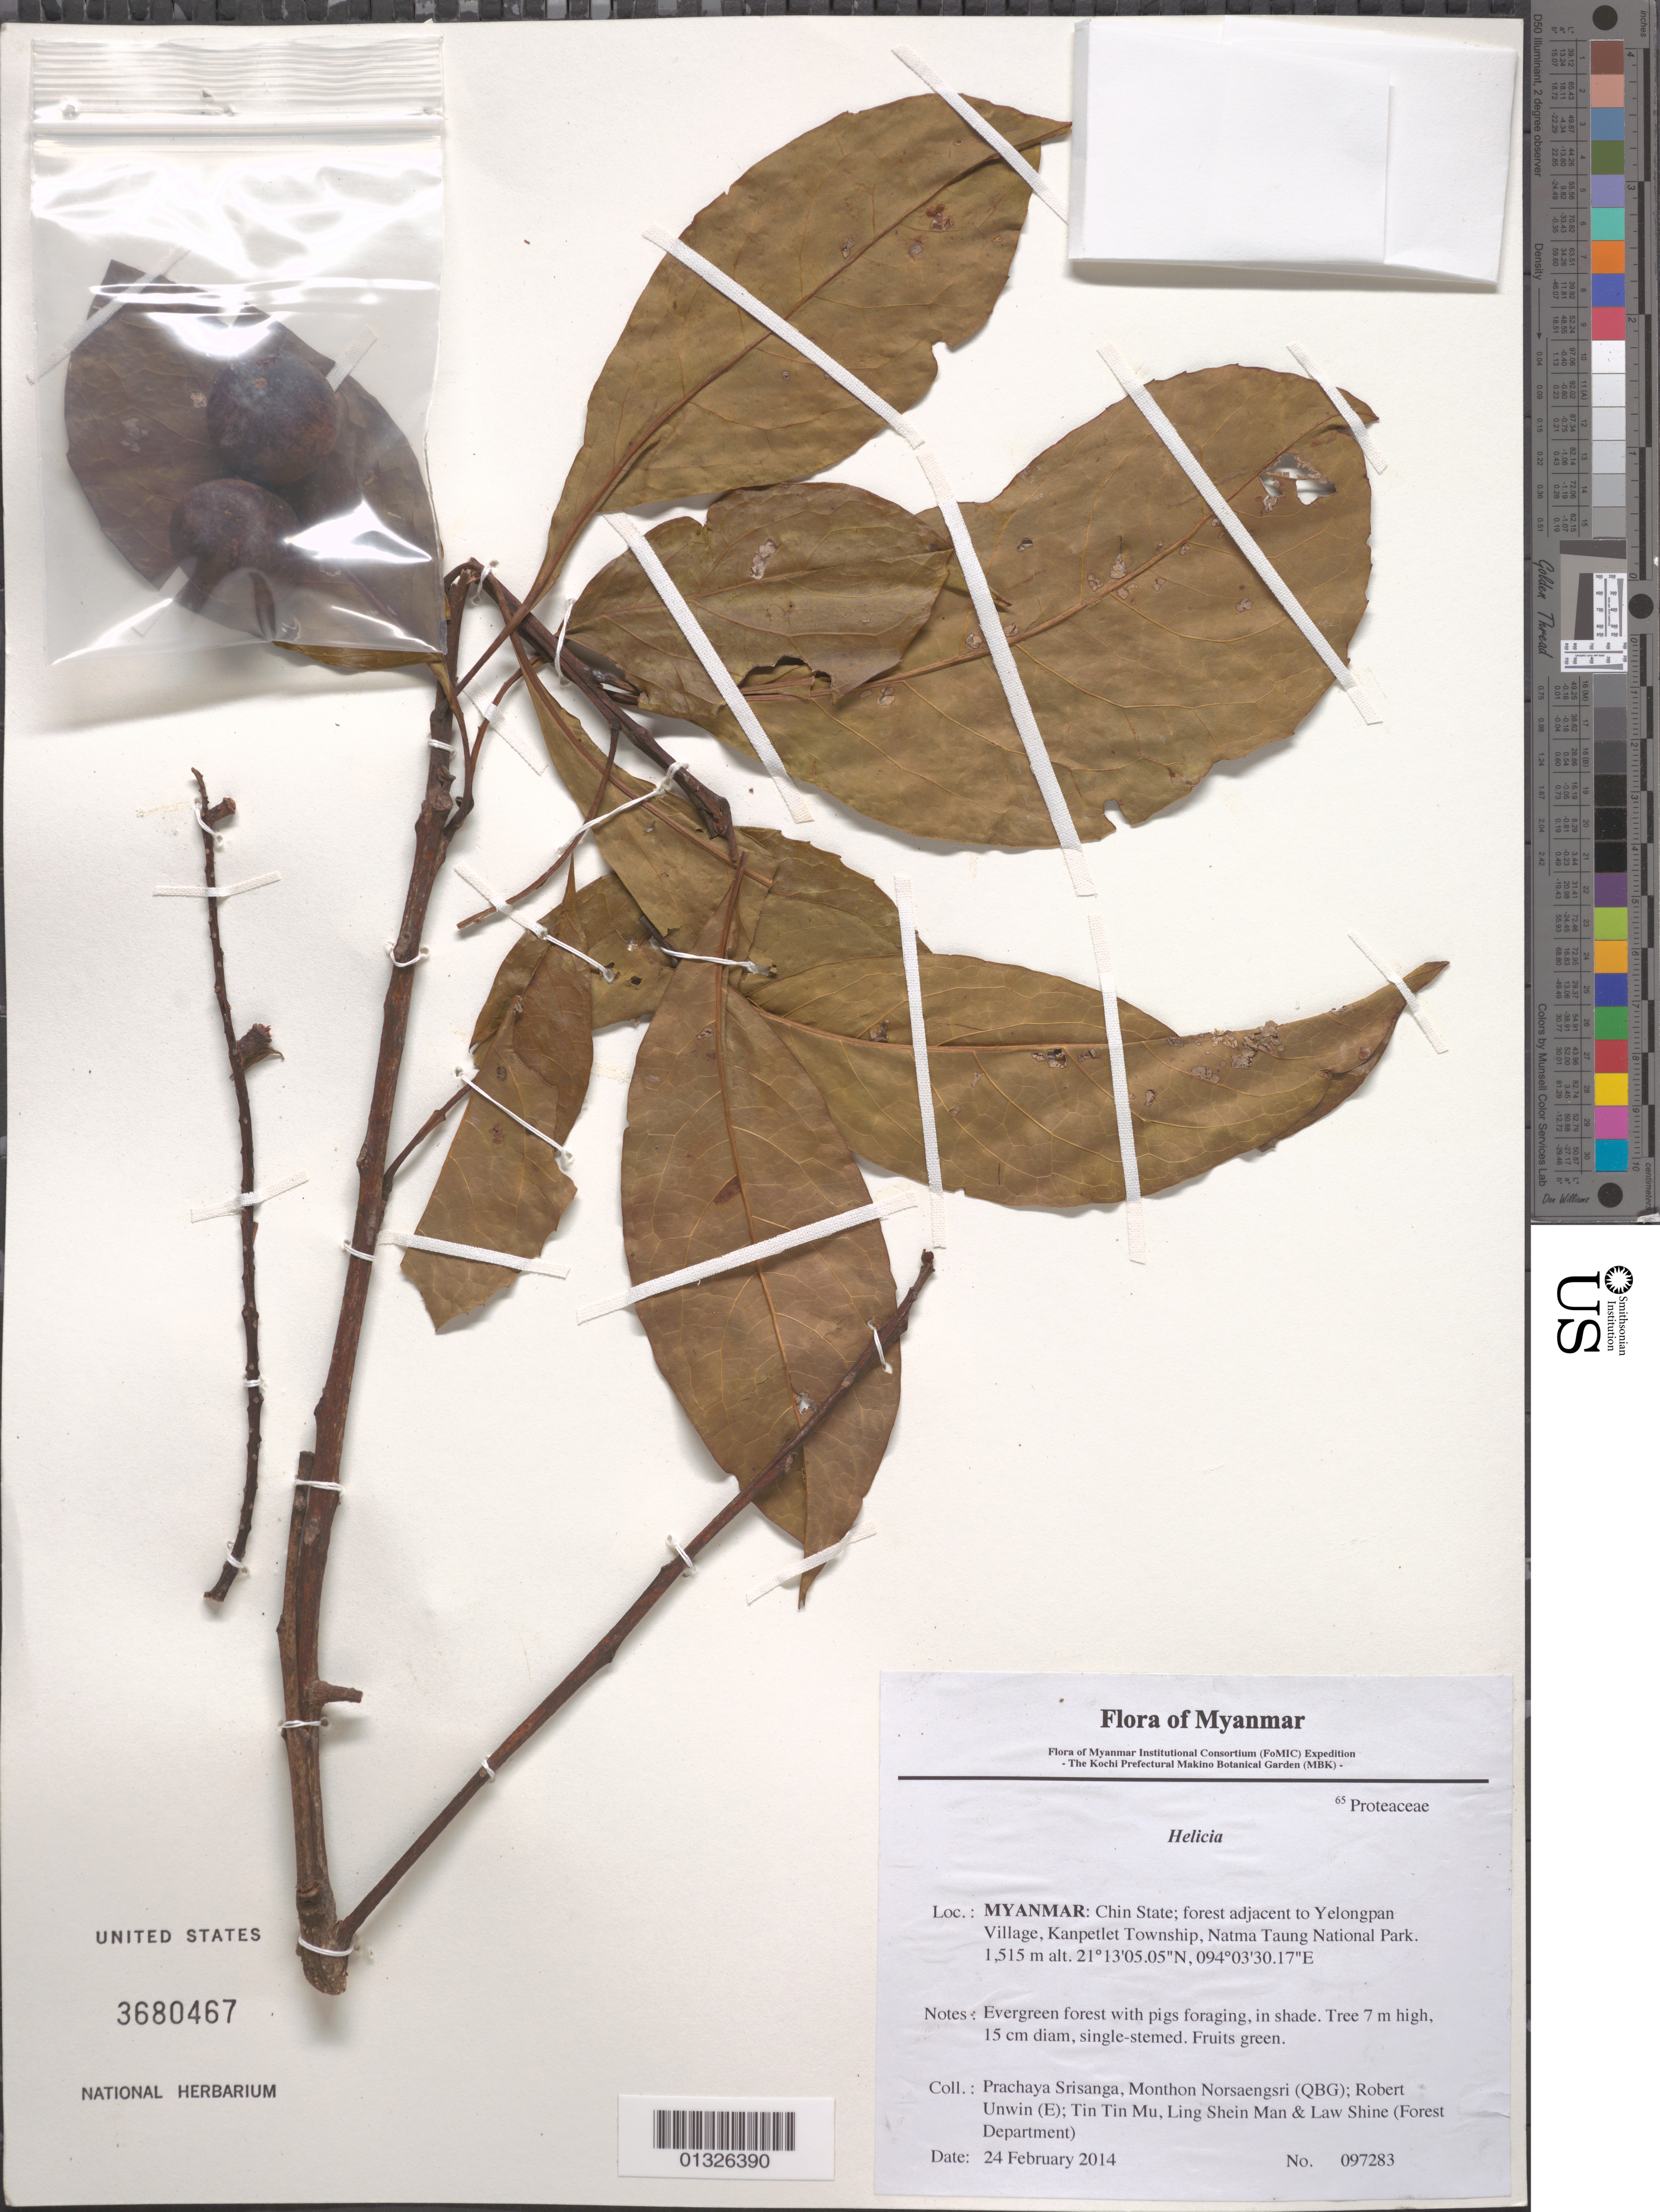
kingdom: Plantae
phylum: Tracheophyta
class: Magnoliopsida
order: Proteales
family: Proteaceae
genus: Helicia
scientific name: Helicia sp.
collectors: P. Srisanga, M. Norsaengsri, R. Unwin, Tin Tin Mu, Ling Shein Man & L. Shine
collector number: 97283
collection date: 2014-02-24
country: Myanmar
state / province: Chin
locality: Forest adjacent to Yelongpan Village, Kanpetlet Township, Natma Taung National Park.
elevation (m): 1515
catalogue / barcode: US 3680467